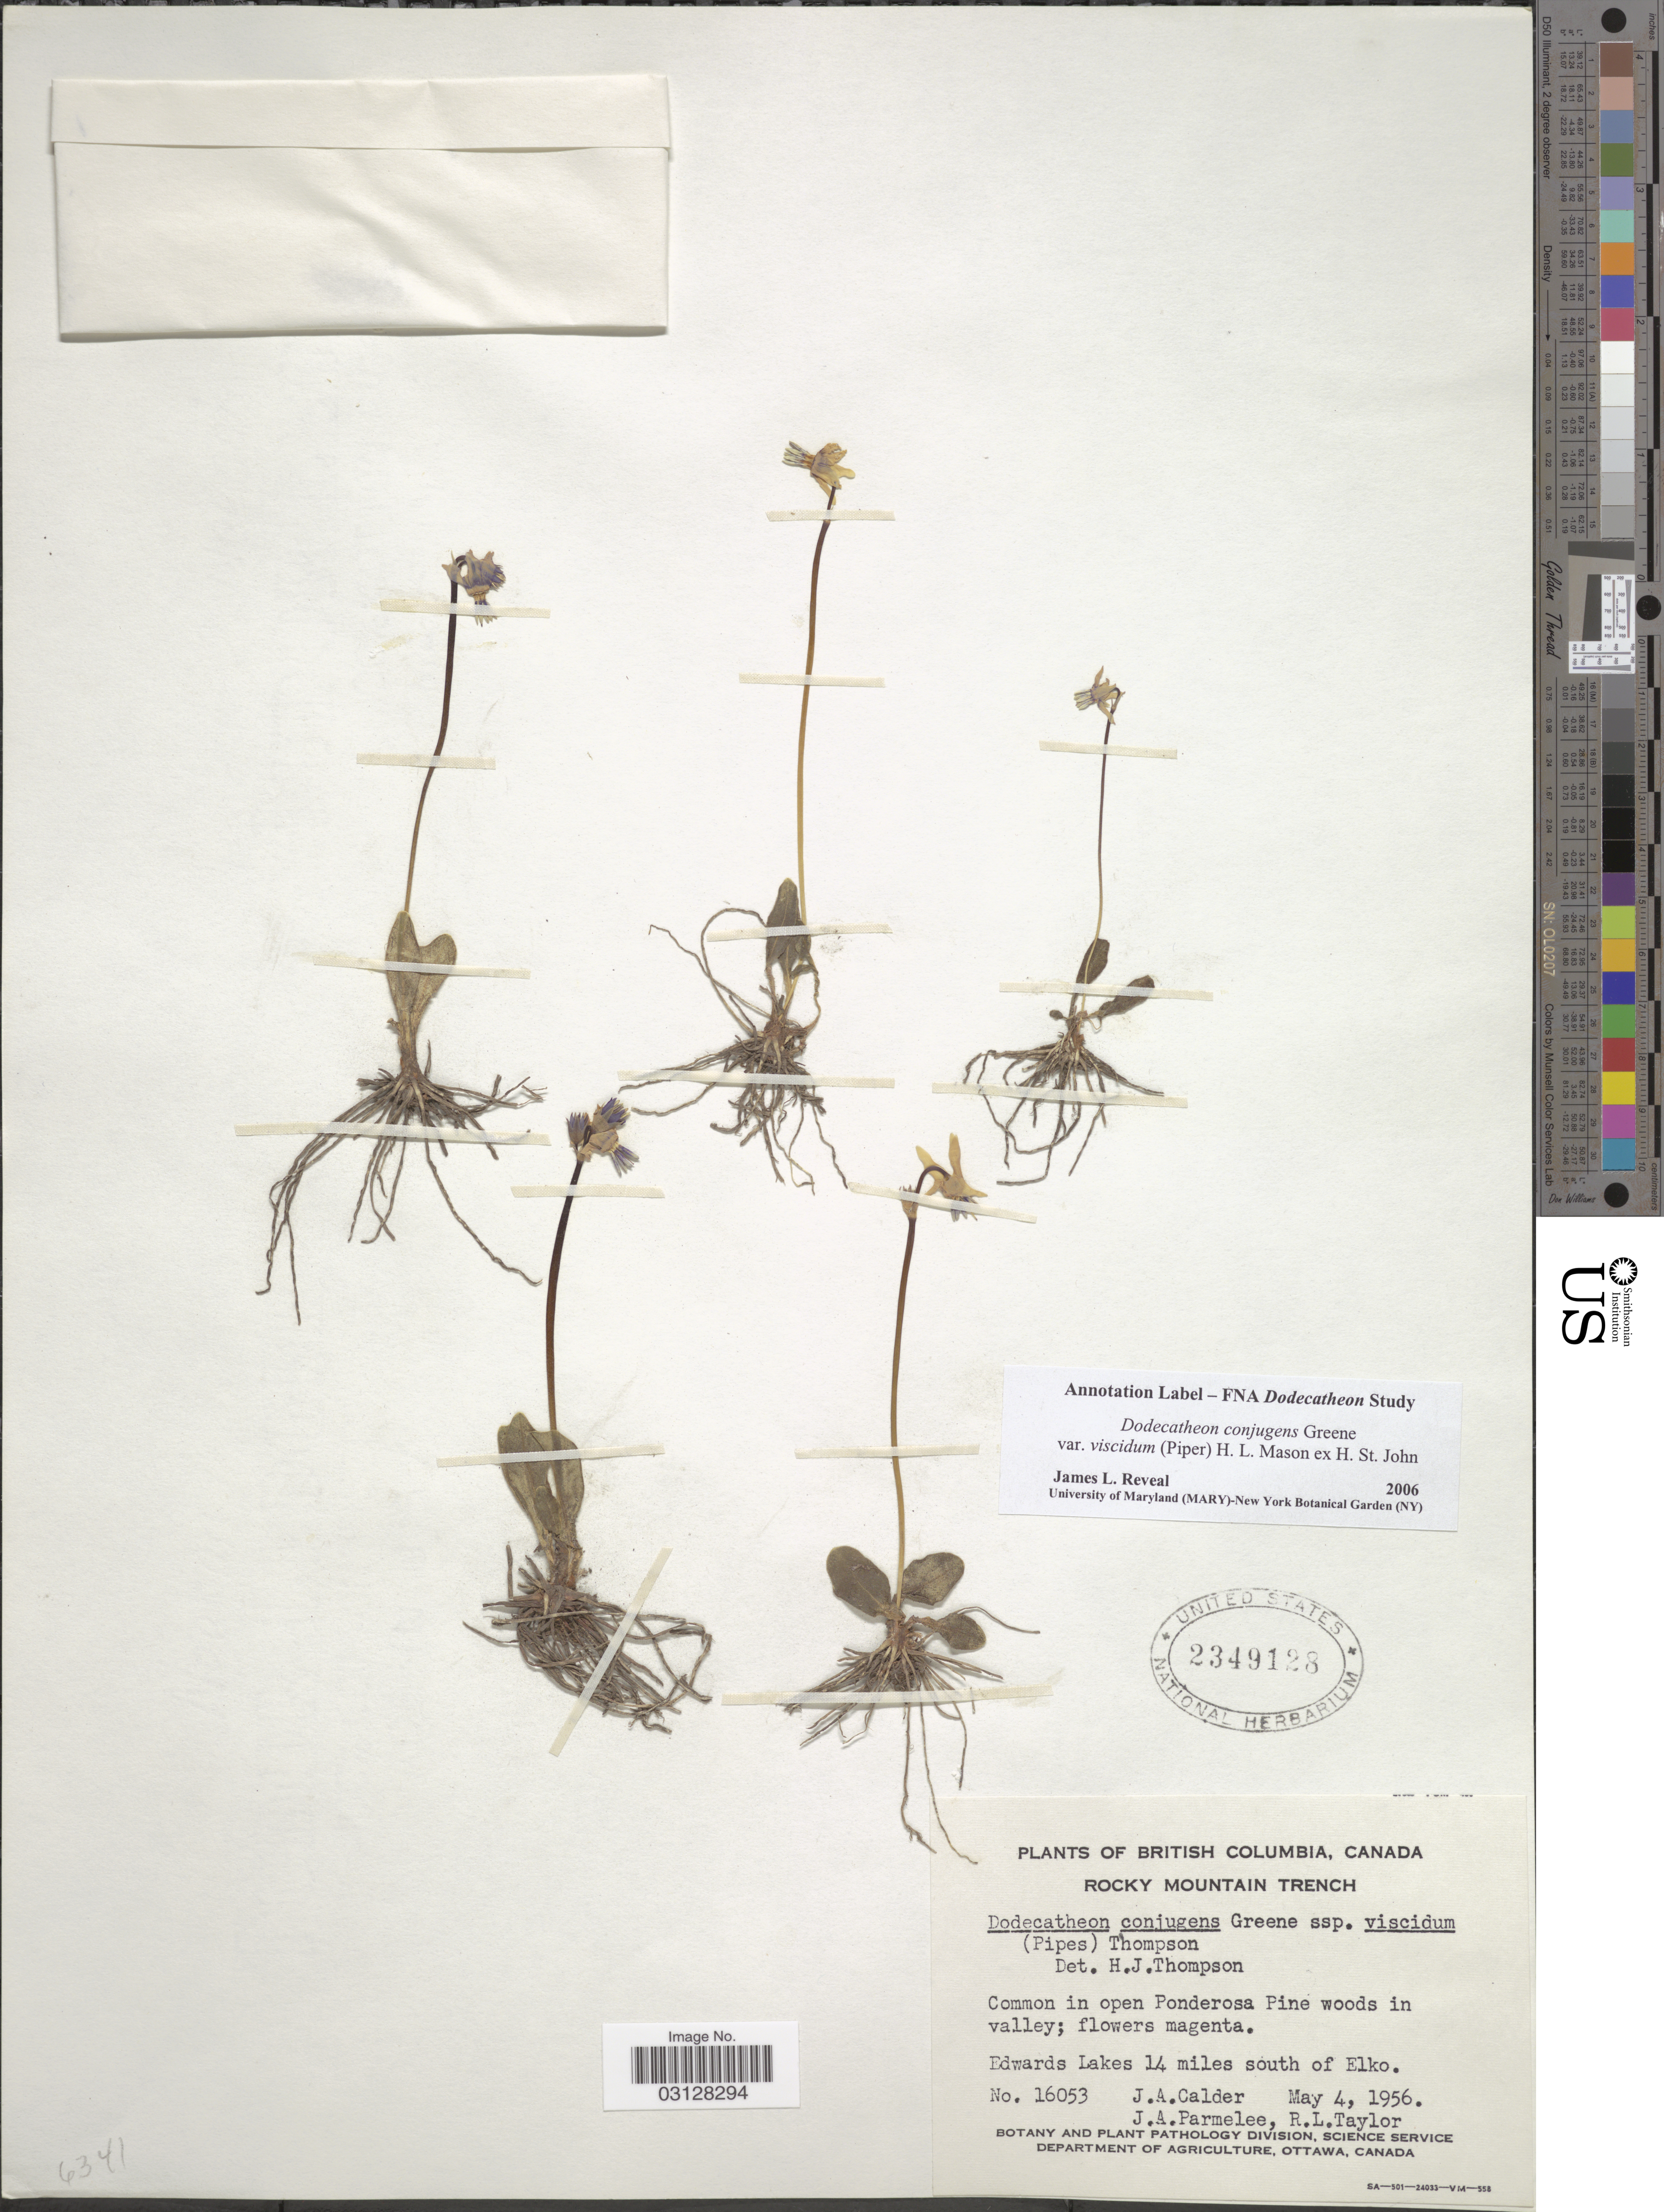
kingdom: Plantae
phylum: Tracheophyta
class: Magnoliopsida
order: Ericales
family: Primulaceae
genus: Dodecatheon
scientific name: Dodecatheon conjugens subsp. viscidum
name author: (Piper) H.J. Thomps.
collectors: J. A. Calder, J. A. Parmelee & R. Taylor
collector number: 16053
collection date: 1956-05-04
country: Canada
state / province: British Columbia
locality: Rocky Mountain Trench. Common in Ponderosa Pine woods in valley. Edwards Lakes 14 miles south of Elko.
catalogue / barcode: US 2349128